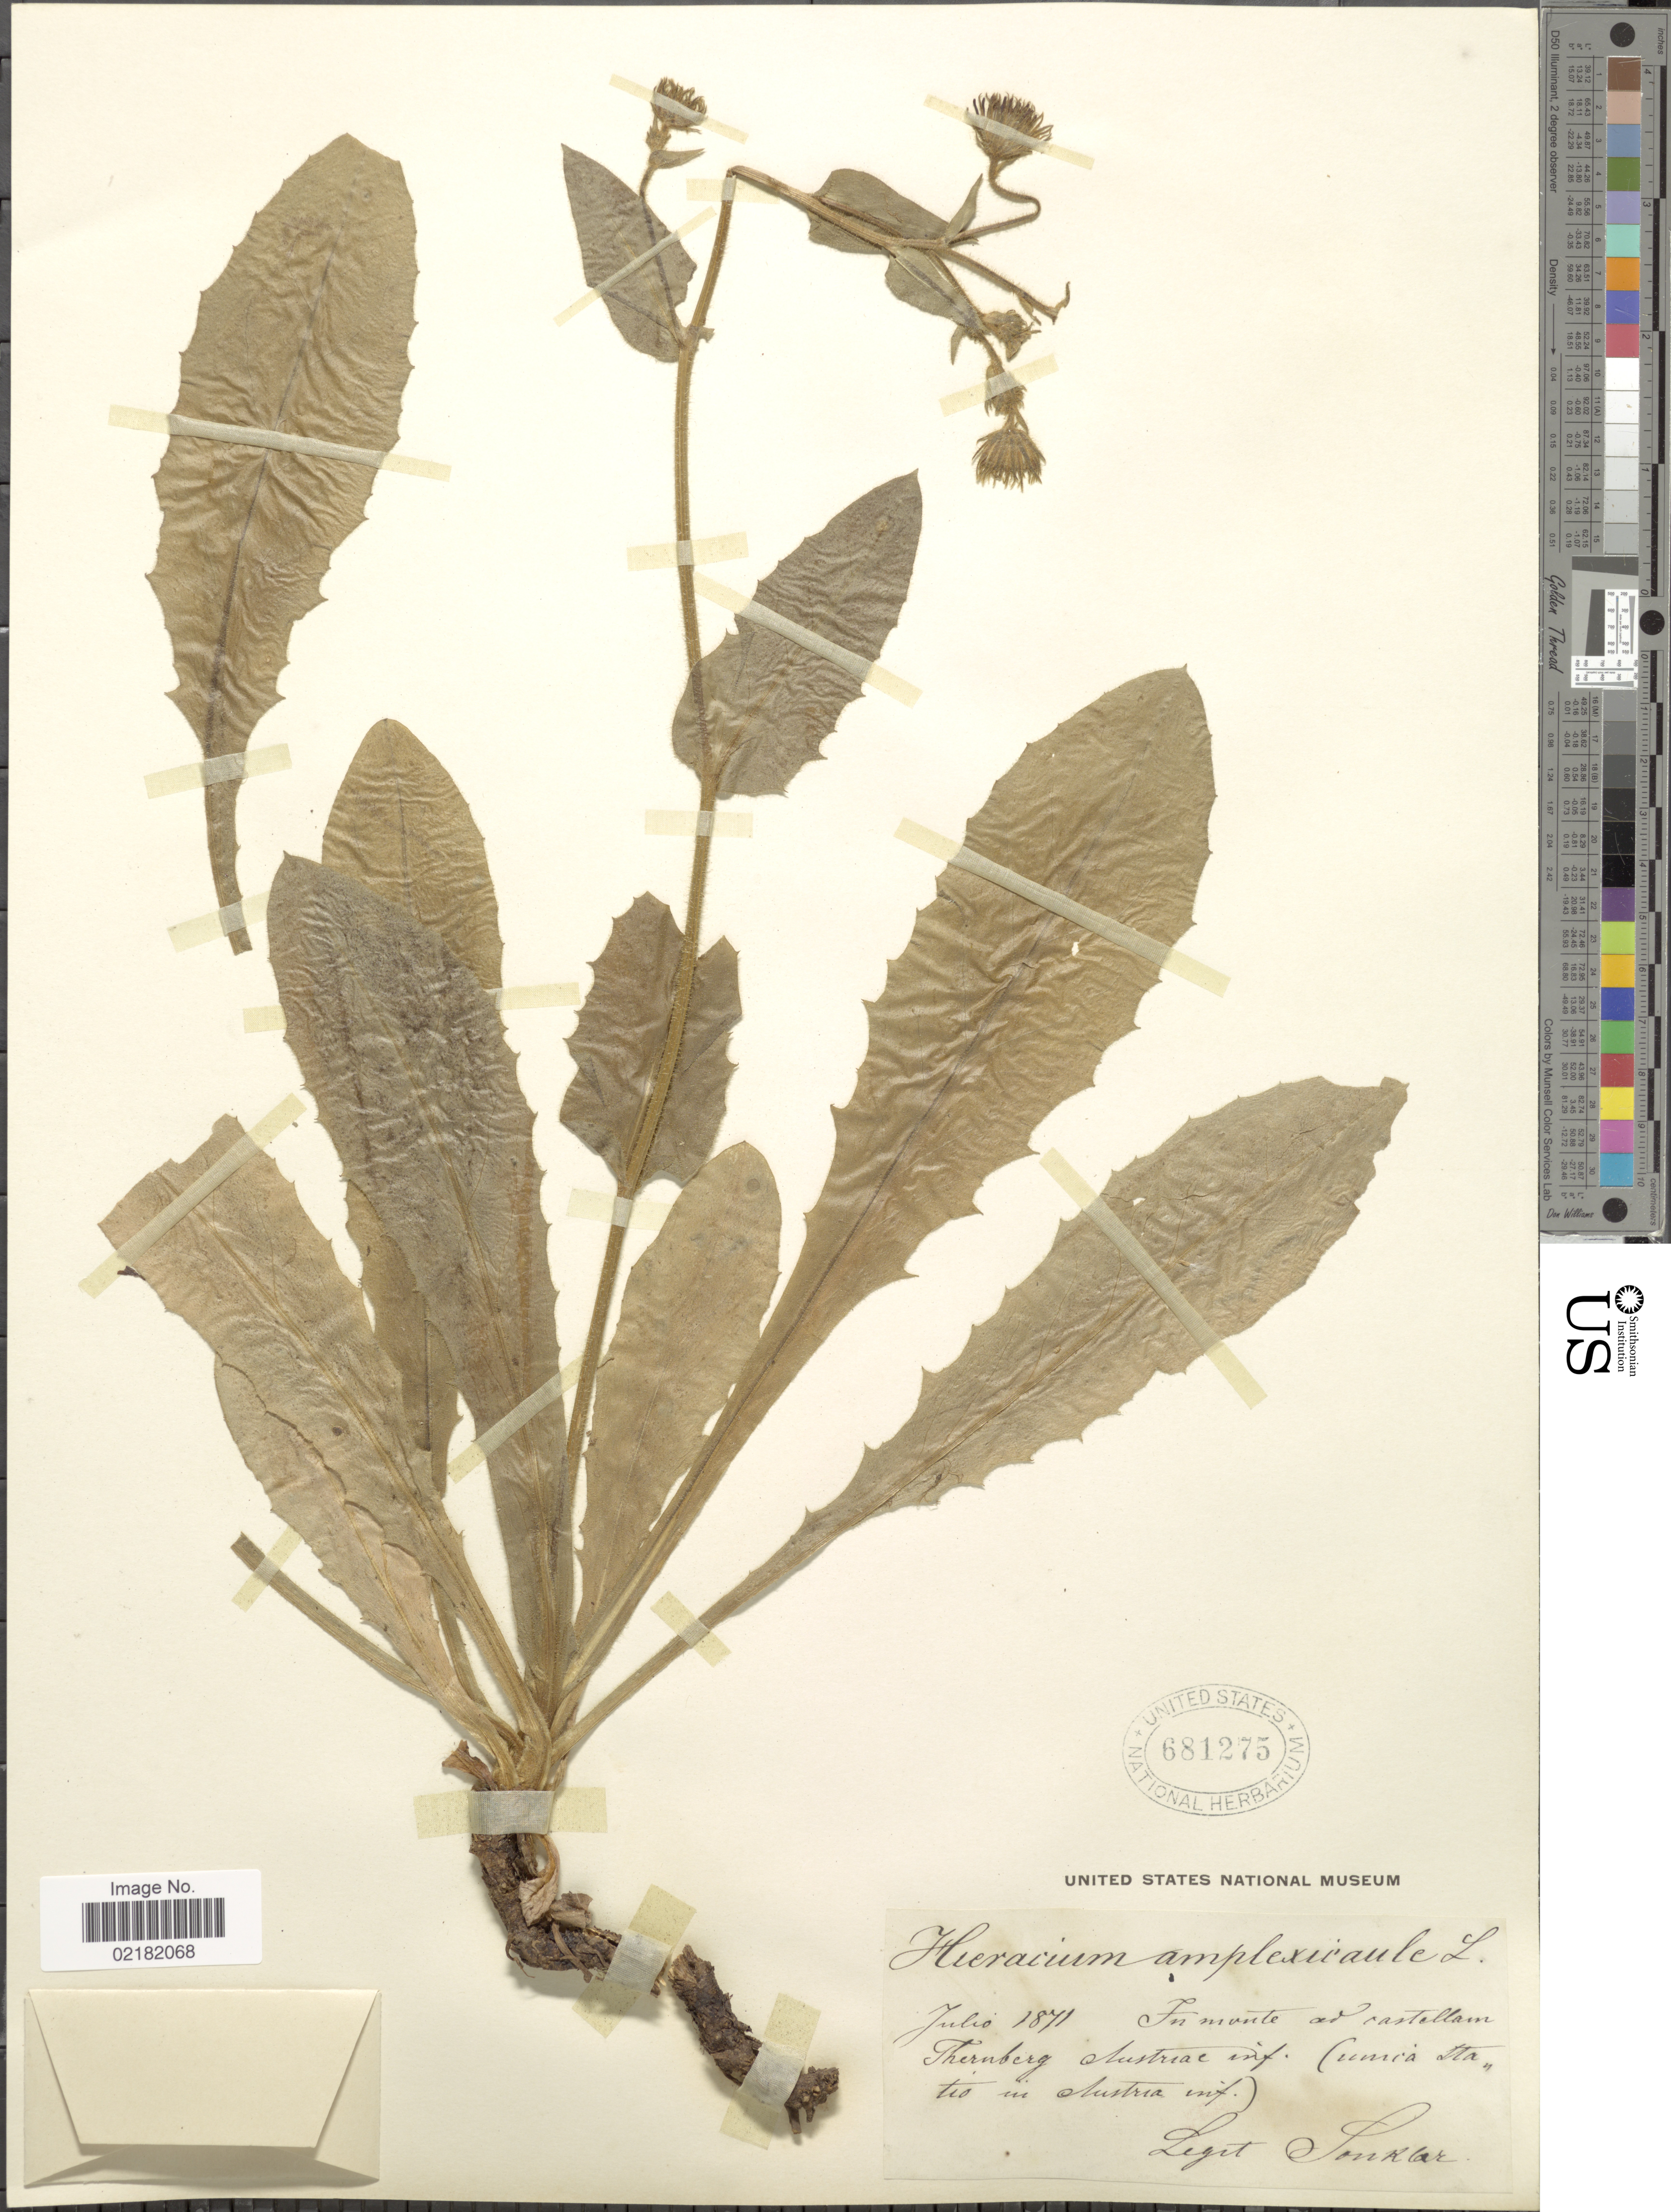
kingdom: Plantae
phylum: Tracheophyta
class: Magnoliopsida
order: Asterales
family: Asteraceae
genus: Hieracium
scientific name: Hieracium amplexicaule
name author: L.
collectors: Sonklar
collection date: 1871-07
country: Austria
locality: In monte ad castellam Thernberg Austriae inf. (umia Station in Austria inf.) [interpreted]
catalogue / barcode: US 681275